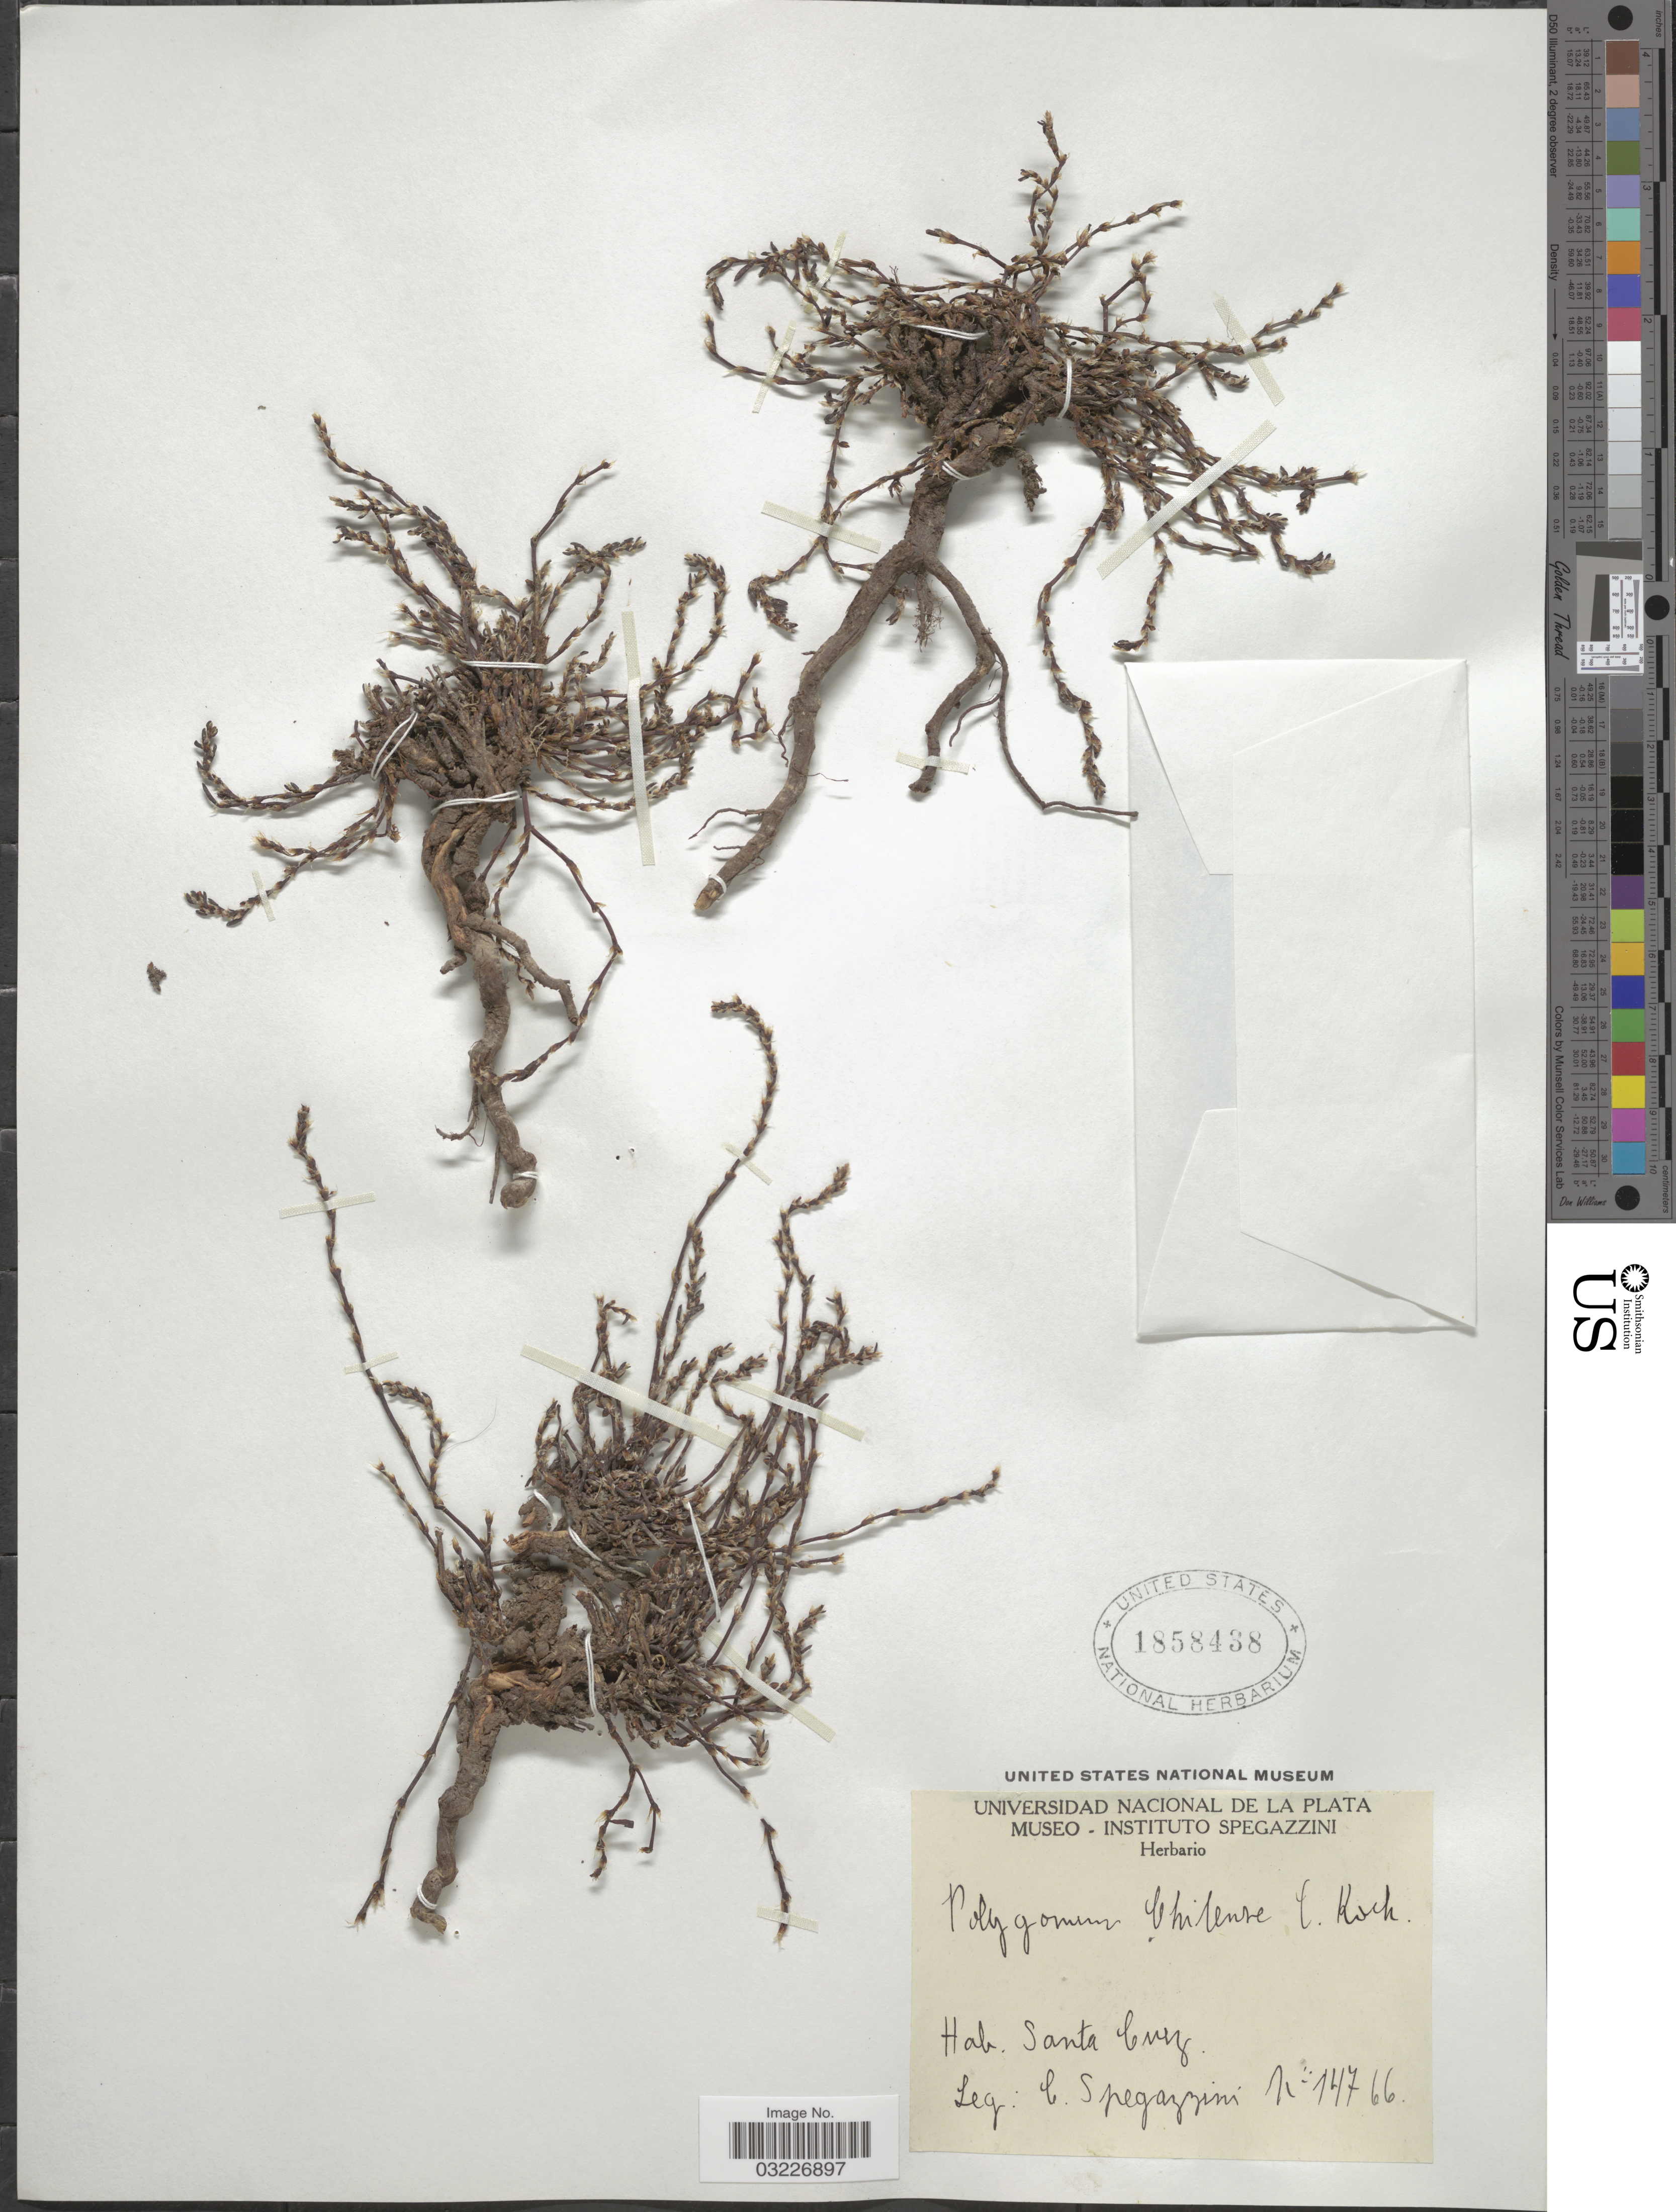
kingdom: Plantae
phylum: Tracheophyta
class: Magnoliopsida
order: Caryophyllales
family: Polygonaceae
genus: Polygonum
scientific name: Polygonum maritimum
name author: L.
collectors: C. L. Spegazzini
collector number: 14766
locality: Hab. Santa Cruz.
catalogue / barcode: US 1858438